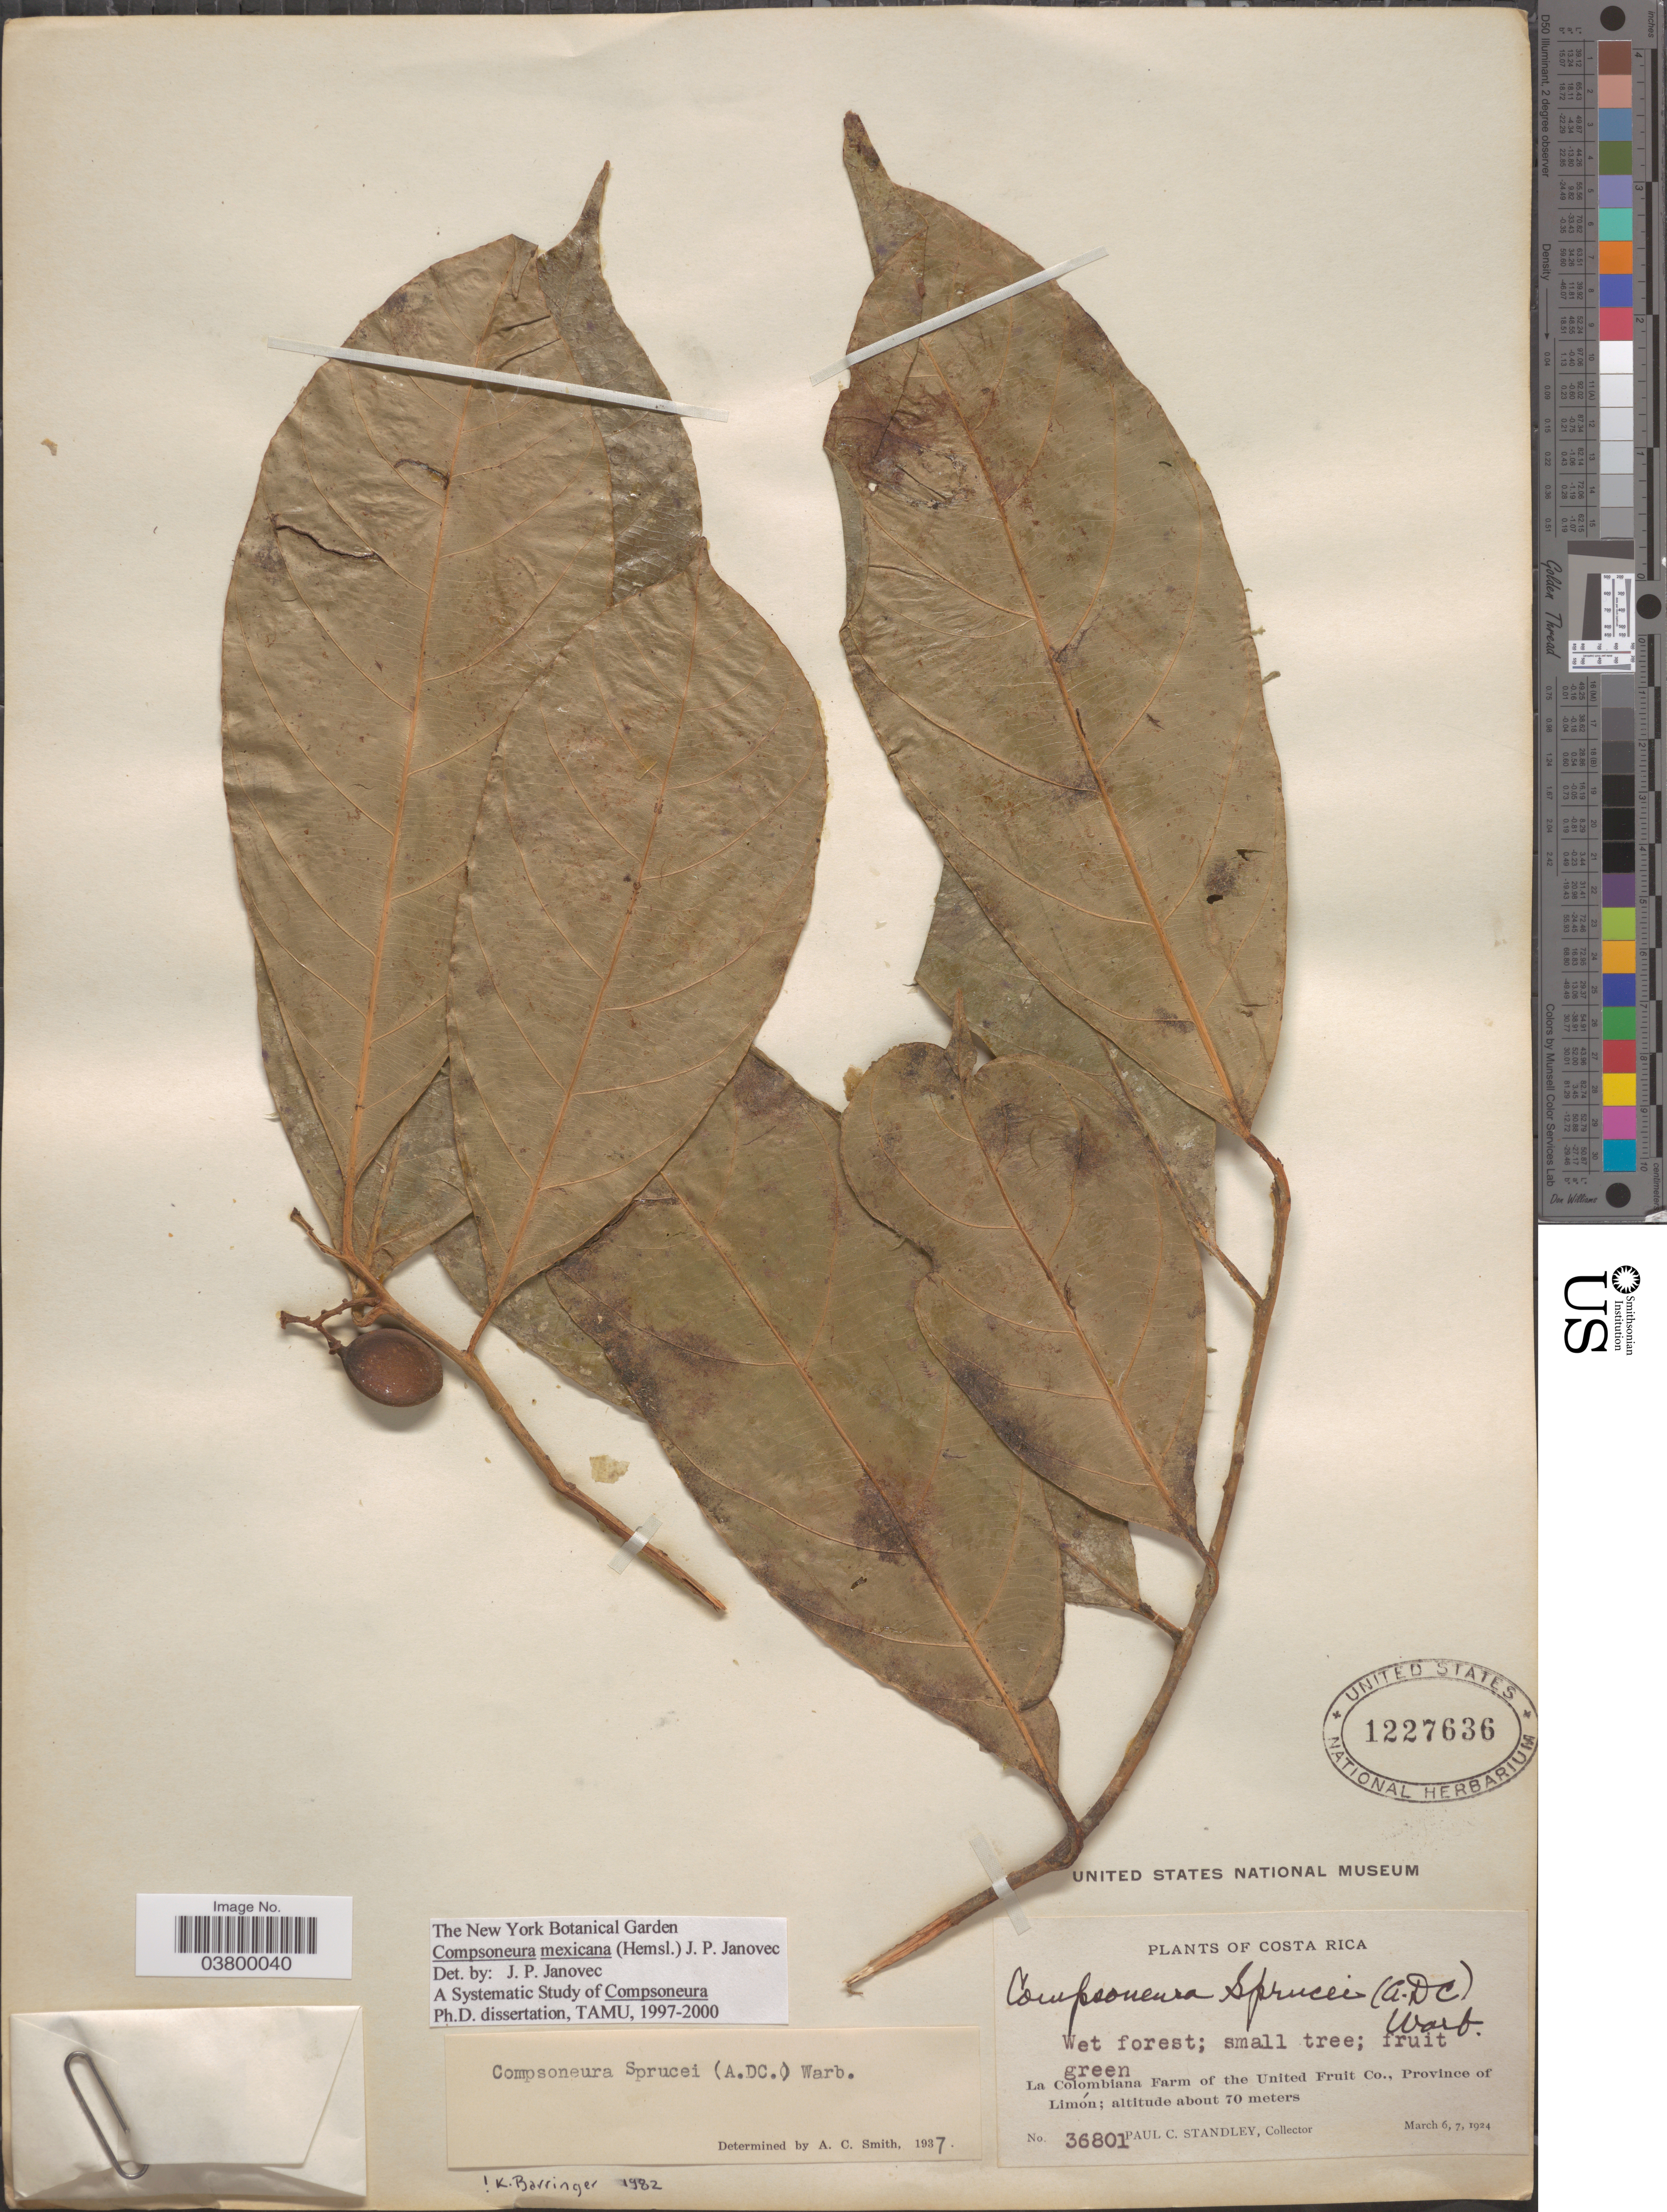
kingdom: Plantae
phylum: Tracheophyta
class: Magnoliopsida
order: Magnoliales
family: Myristicaceae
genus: Compsoneura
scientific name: Compsoneura sprucei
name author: (A. DC.) Warb.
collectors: P. C. Standley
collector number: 36801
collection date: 1924-03-06/1924-03-07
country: Costa Rica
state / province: Limón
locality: La Colombiana Farm on the United Fruit Co.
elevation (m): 70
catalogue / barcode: US 1227636